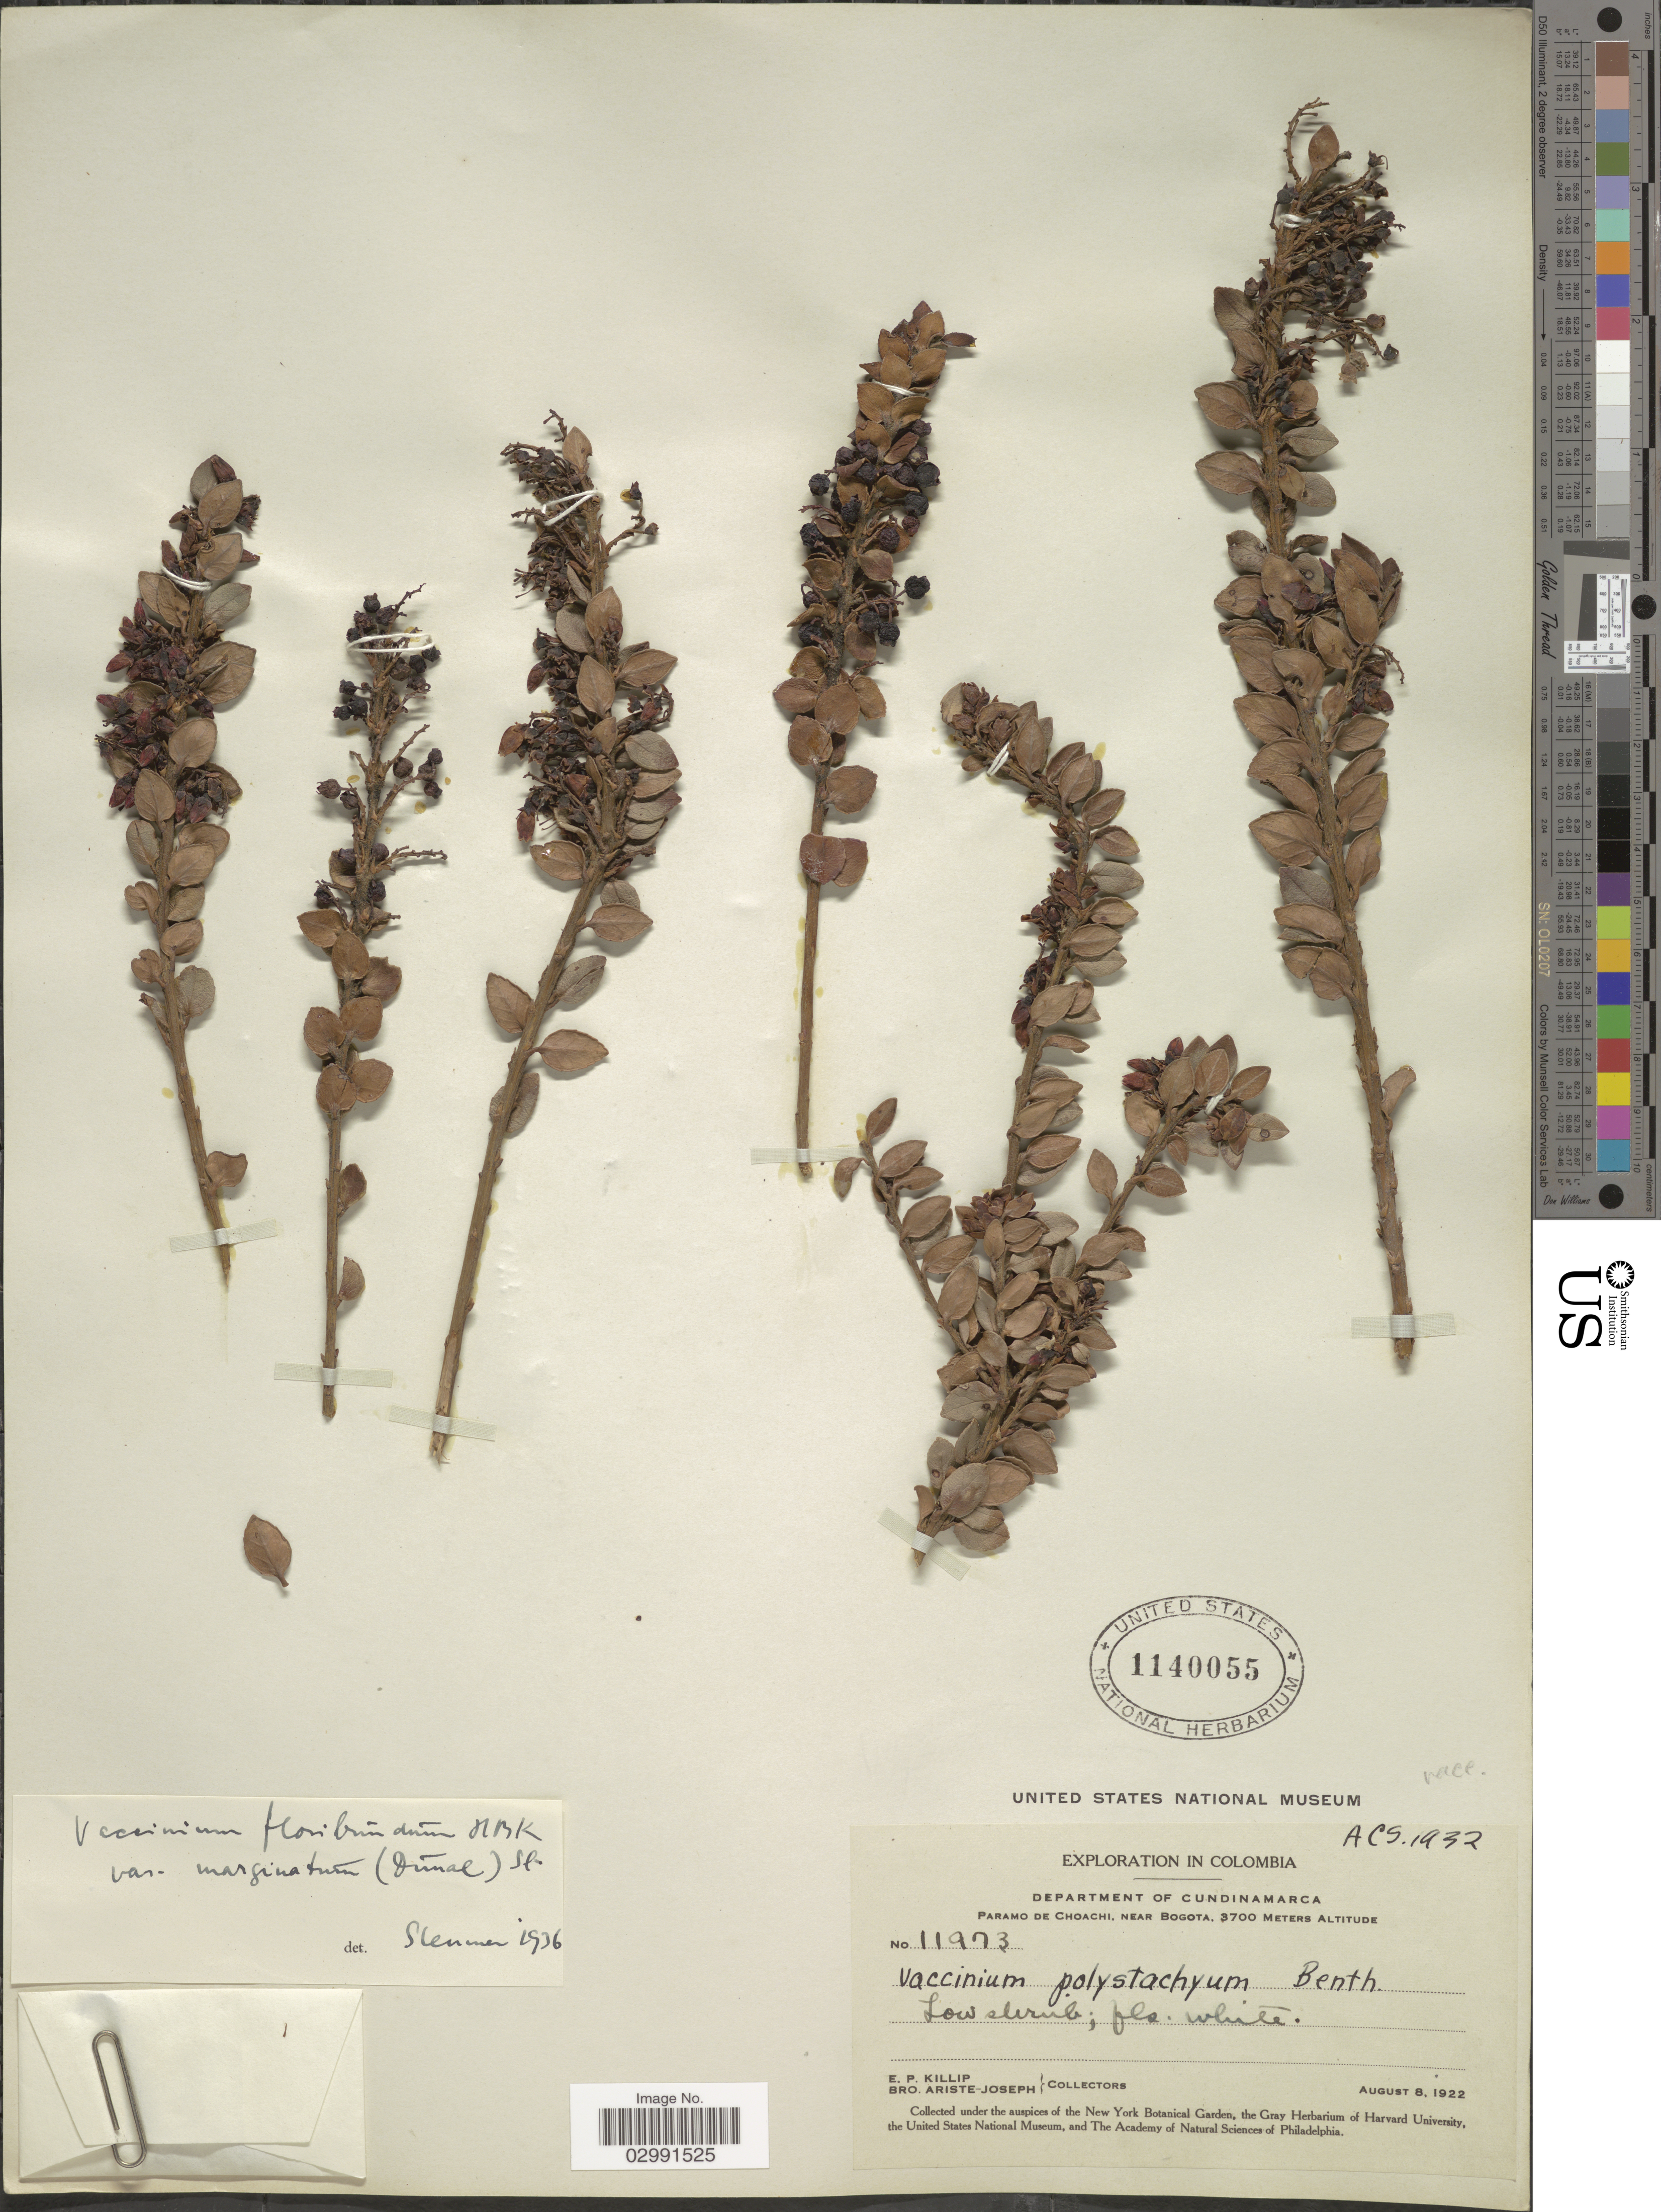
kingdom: Plantae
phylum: Tracheophyta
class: Magnoliopsida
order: Ericales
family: Ericaceae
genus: Vaccinium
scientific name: Vaccinium floribundum var. marginatum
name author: Kunth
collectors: E. P. Killip & Bro. Ariste-Joseph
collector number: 11973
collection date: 1922-08-08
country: Colombia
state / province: Cundinamarca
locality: Department of Cundinamarca. Paramo de Choachi, near Bogota.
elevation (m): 3700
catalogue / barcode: US 1140055